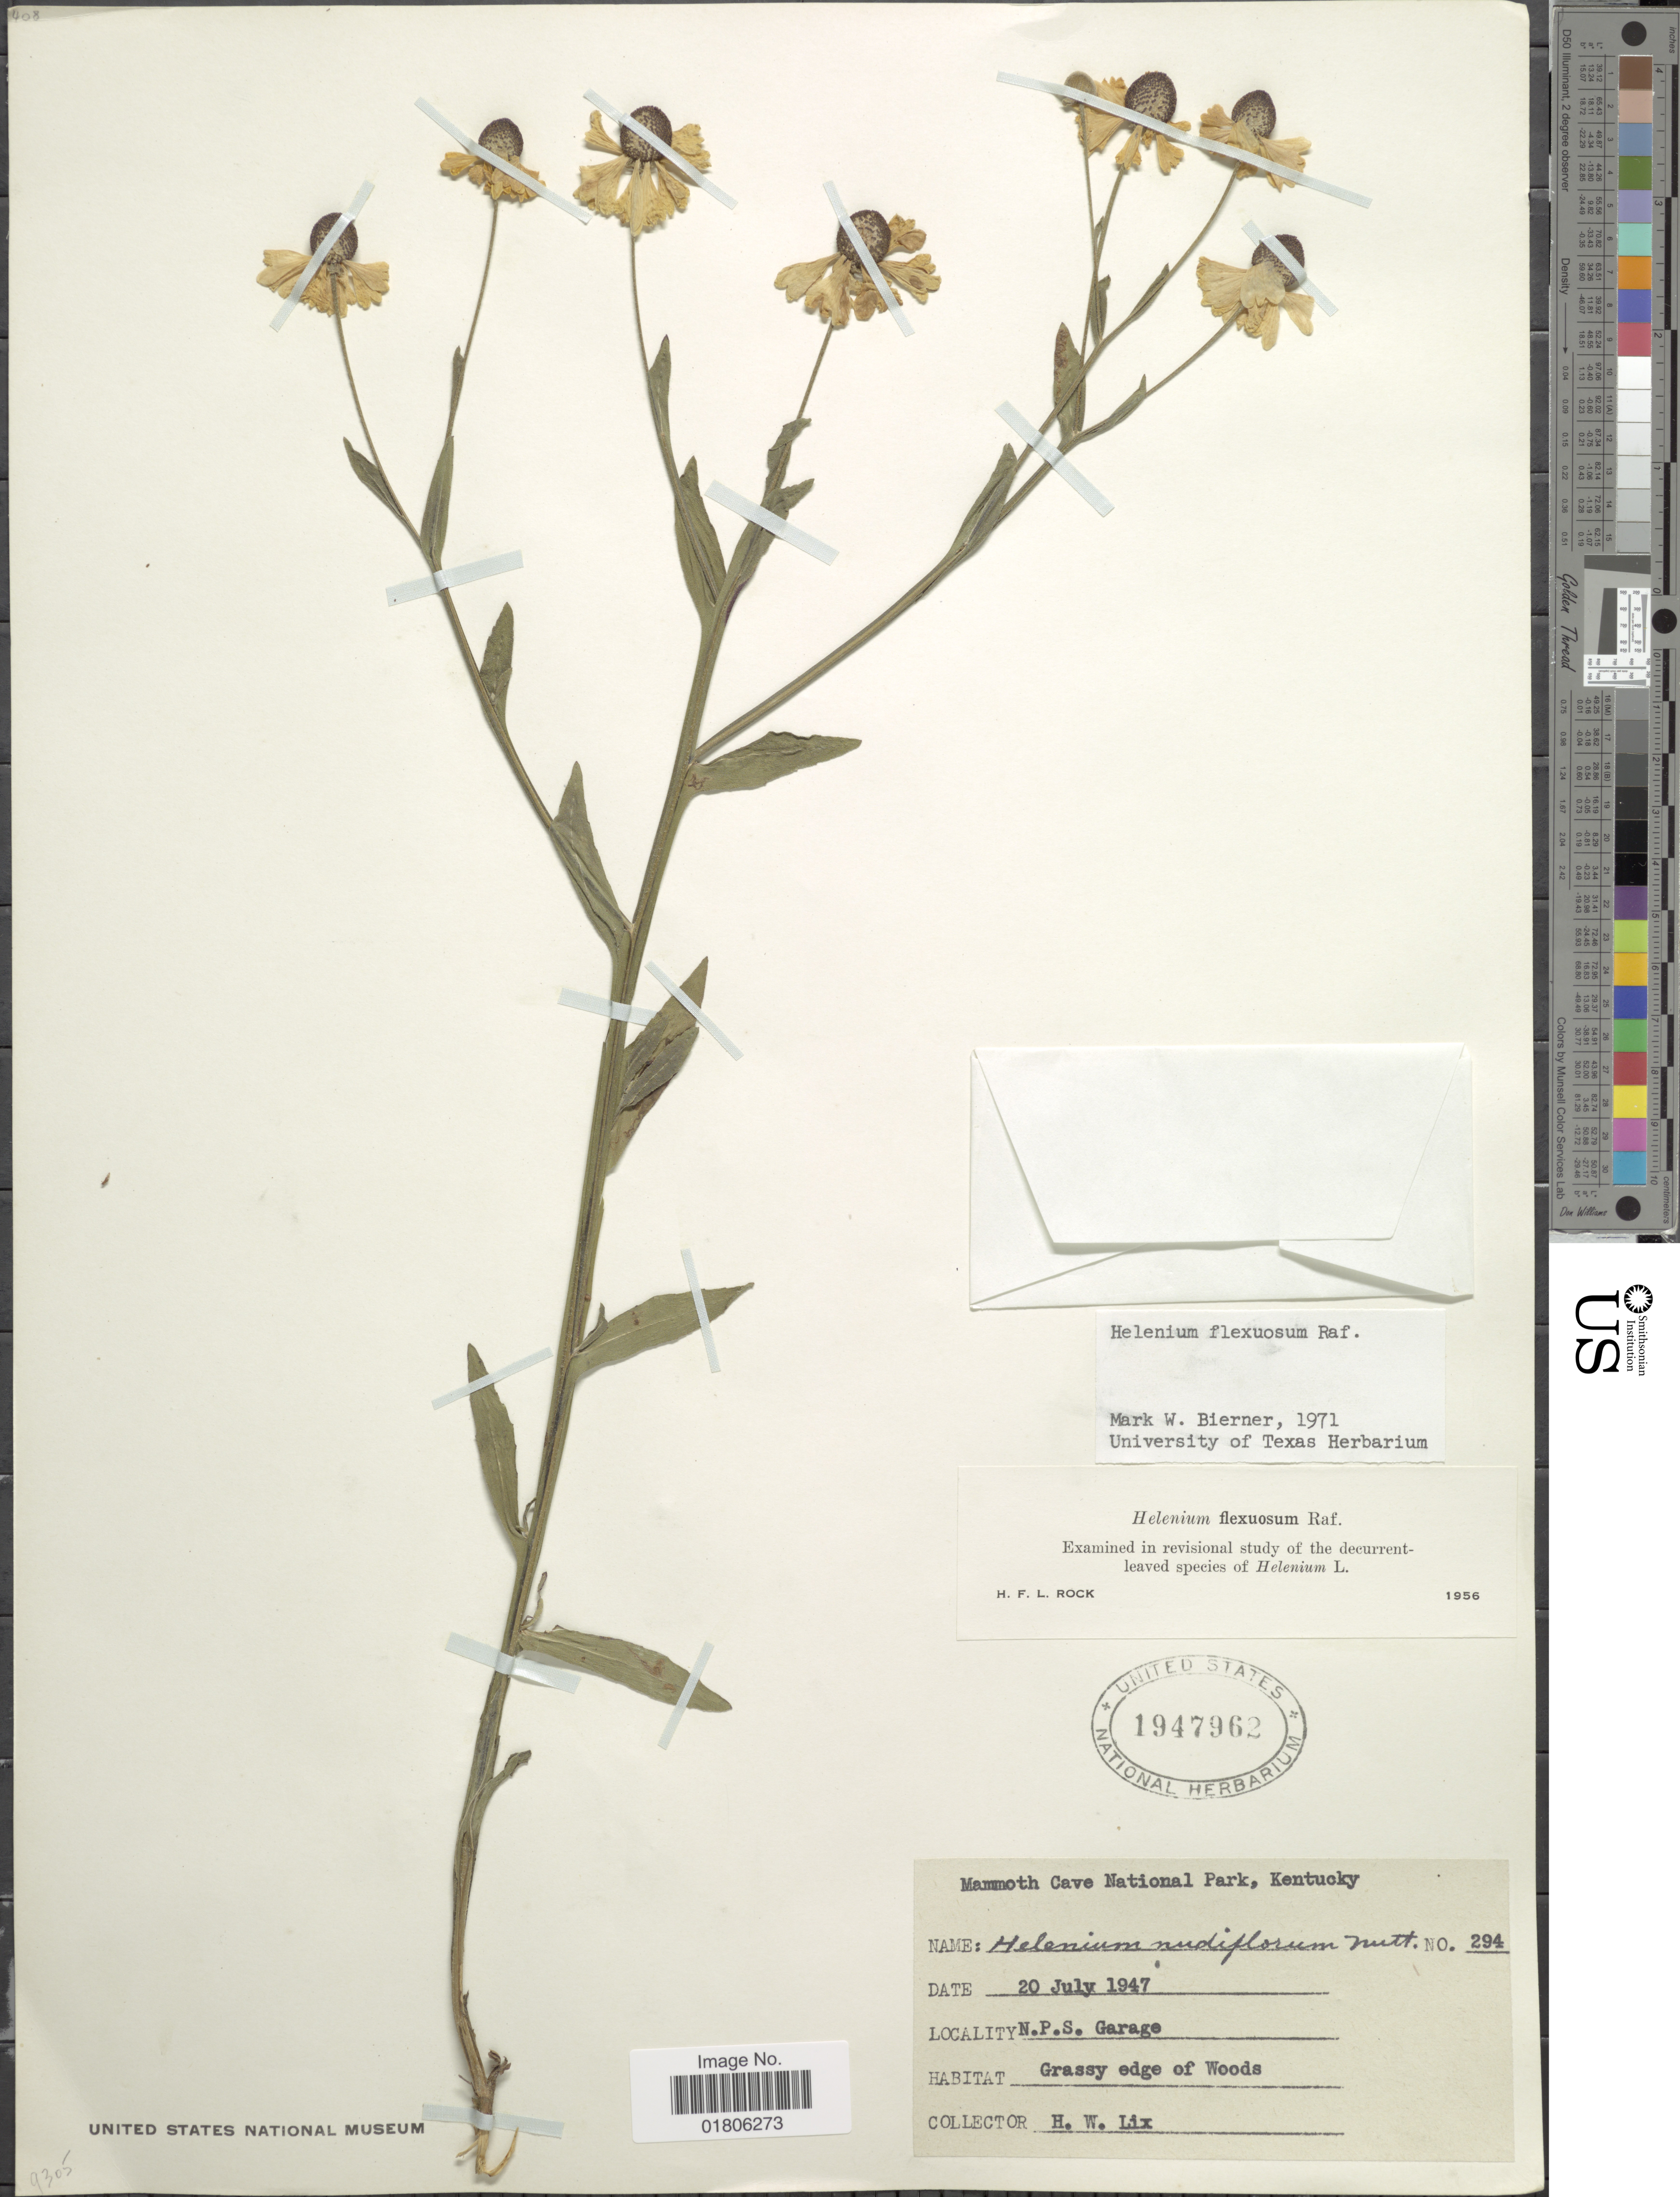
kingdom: Plantae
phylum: Tracheophyta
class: Magnoliopsida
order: Asterales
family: Asteraceae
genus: Helenium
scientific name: Helenium flexuosum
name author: Raf.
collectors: H. W. Lix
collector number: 294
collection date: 1947-07-20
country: United States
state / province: Kentucky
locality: Mammoth Cave National Park, N.P.S. Garage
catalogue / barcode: US 1947962